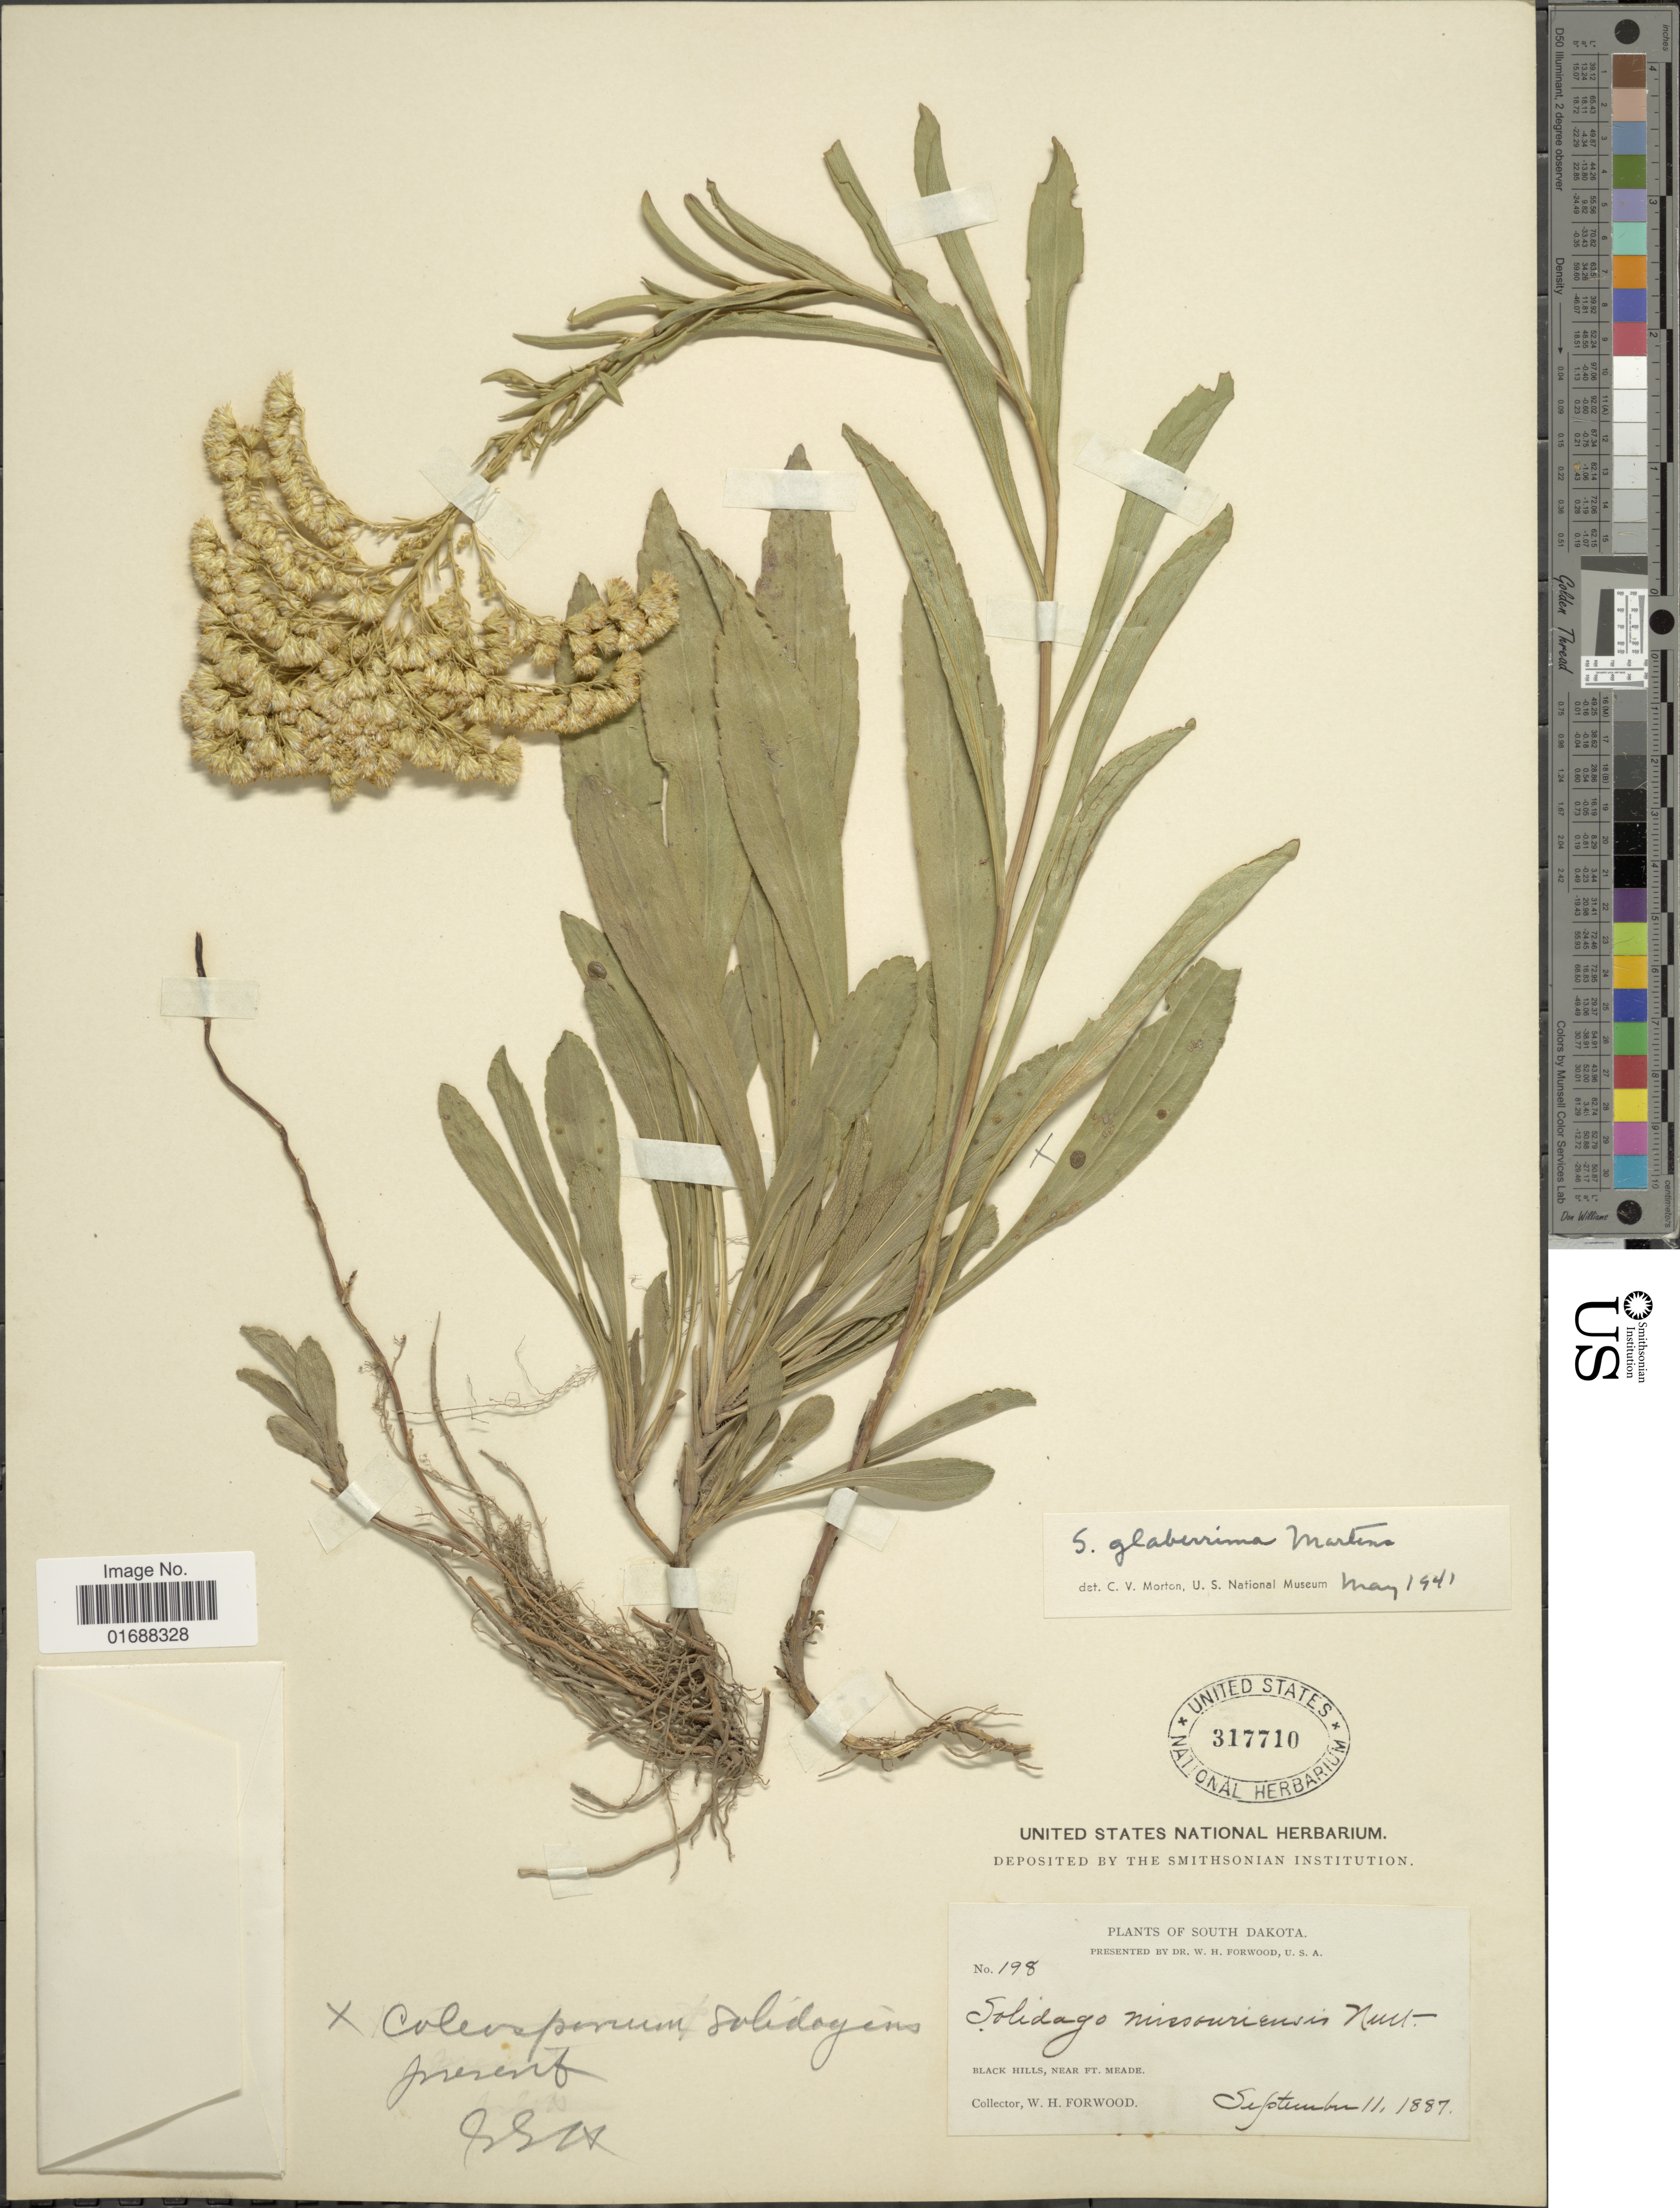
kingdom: Plantae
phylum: Tracheophyta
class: Magnoliopsida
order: Asterales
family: Asteraceae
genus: Solidago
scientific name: Solidago missouriensis var. missouriensis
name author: Nutt.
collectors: W. Forwood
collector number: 198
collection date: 1887-09-11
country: United States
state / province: South Dakota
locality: Black Hills,Near Ft. Meade.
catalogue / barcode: US 317710